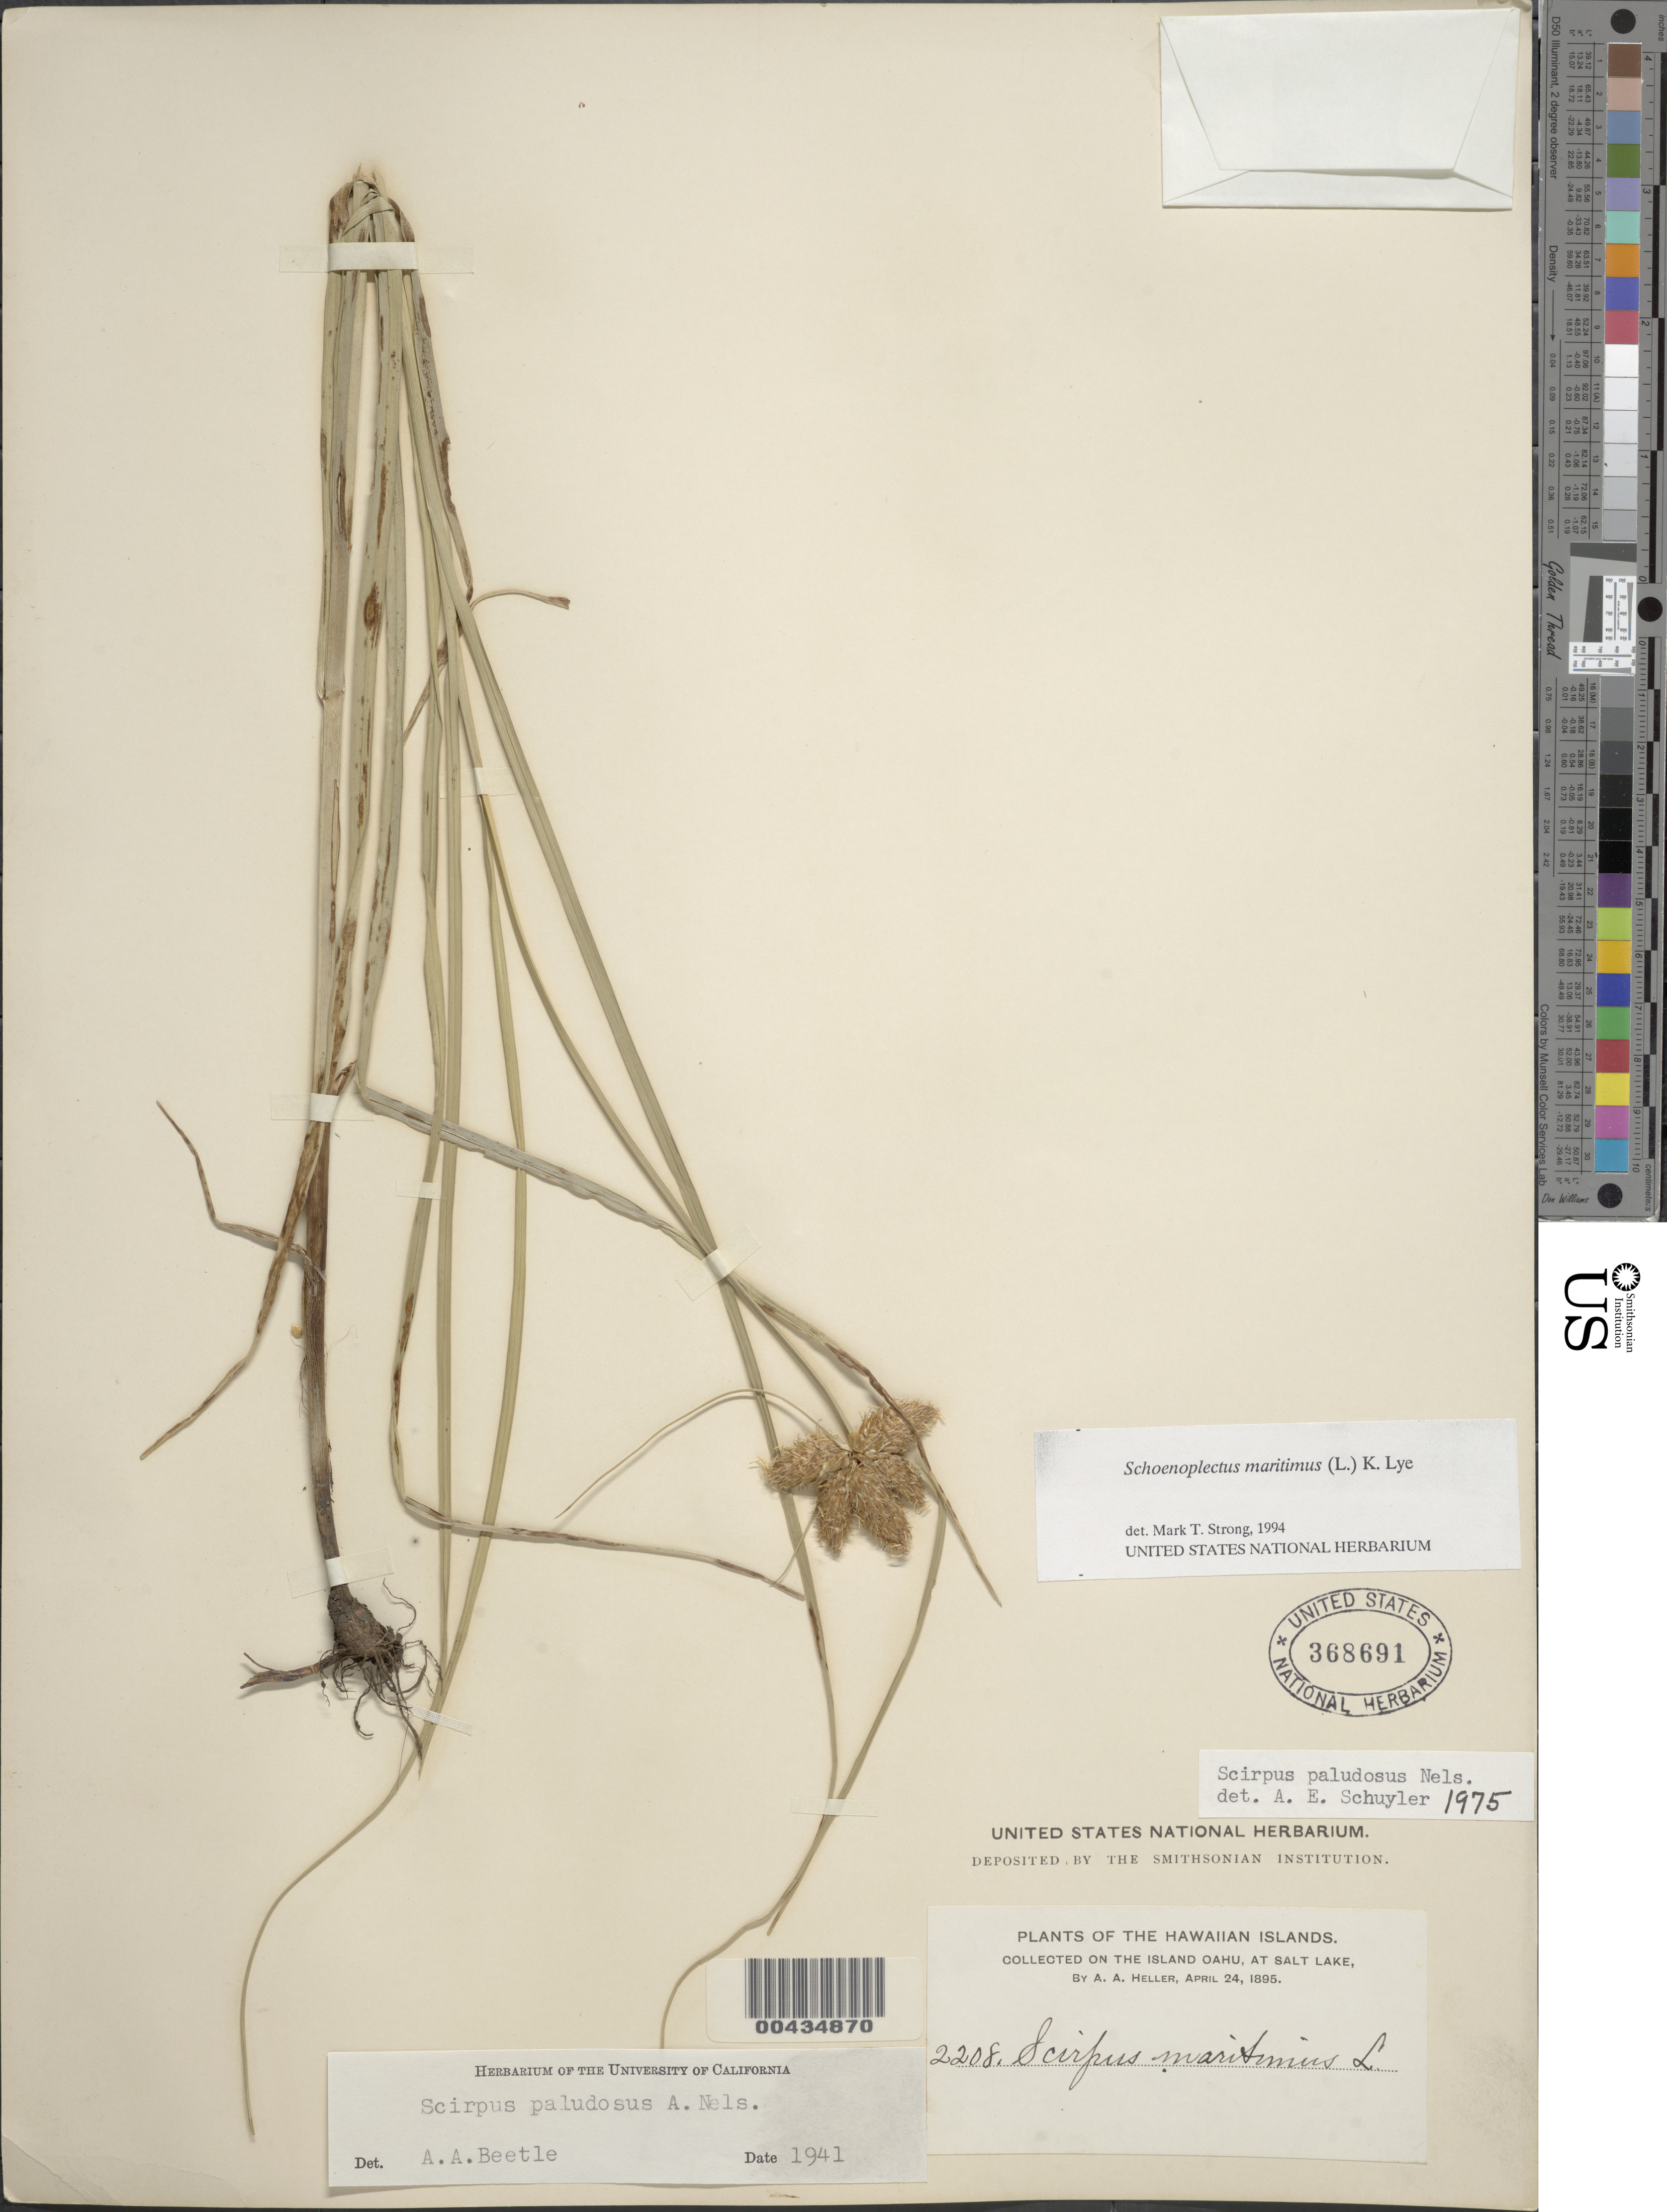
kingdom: Plantae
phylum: Tracheophyta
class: Liliopsida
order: Poales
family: Cyperaceae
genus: Bolboschoenus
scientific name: Bolboschoenus maritimus subsp. paludosus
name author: (A. Nelson) T. Koyama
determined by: Strong, M. T., (US), Smithsonian Institution - National Museum of Natural History (UNITED STATES)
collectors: A. A. Heller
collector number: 2208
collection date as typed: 24 Apr 1895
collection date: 1895-04-24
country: United States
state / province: Hawaii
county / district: Honolulu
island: Oahu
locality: At Salt Lake.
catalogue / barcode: US 368691